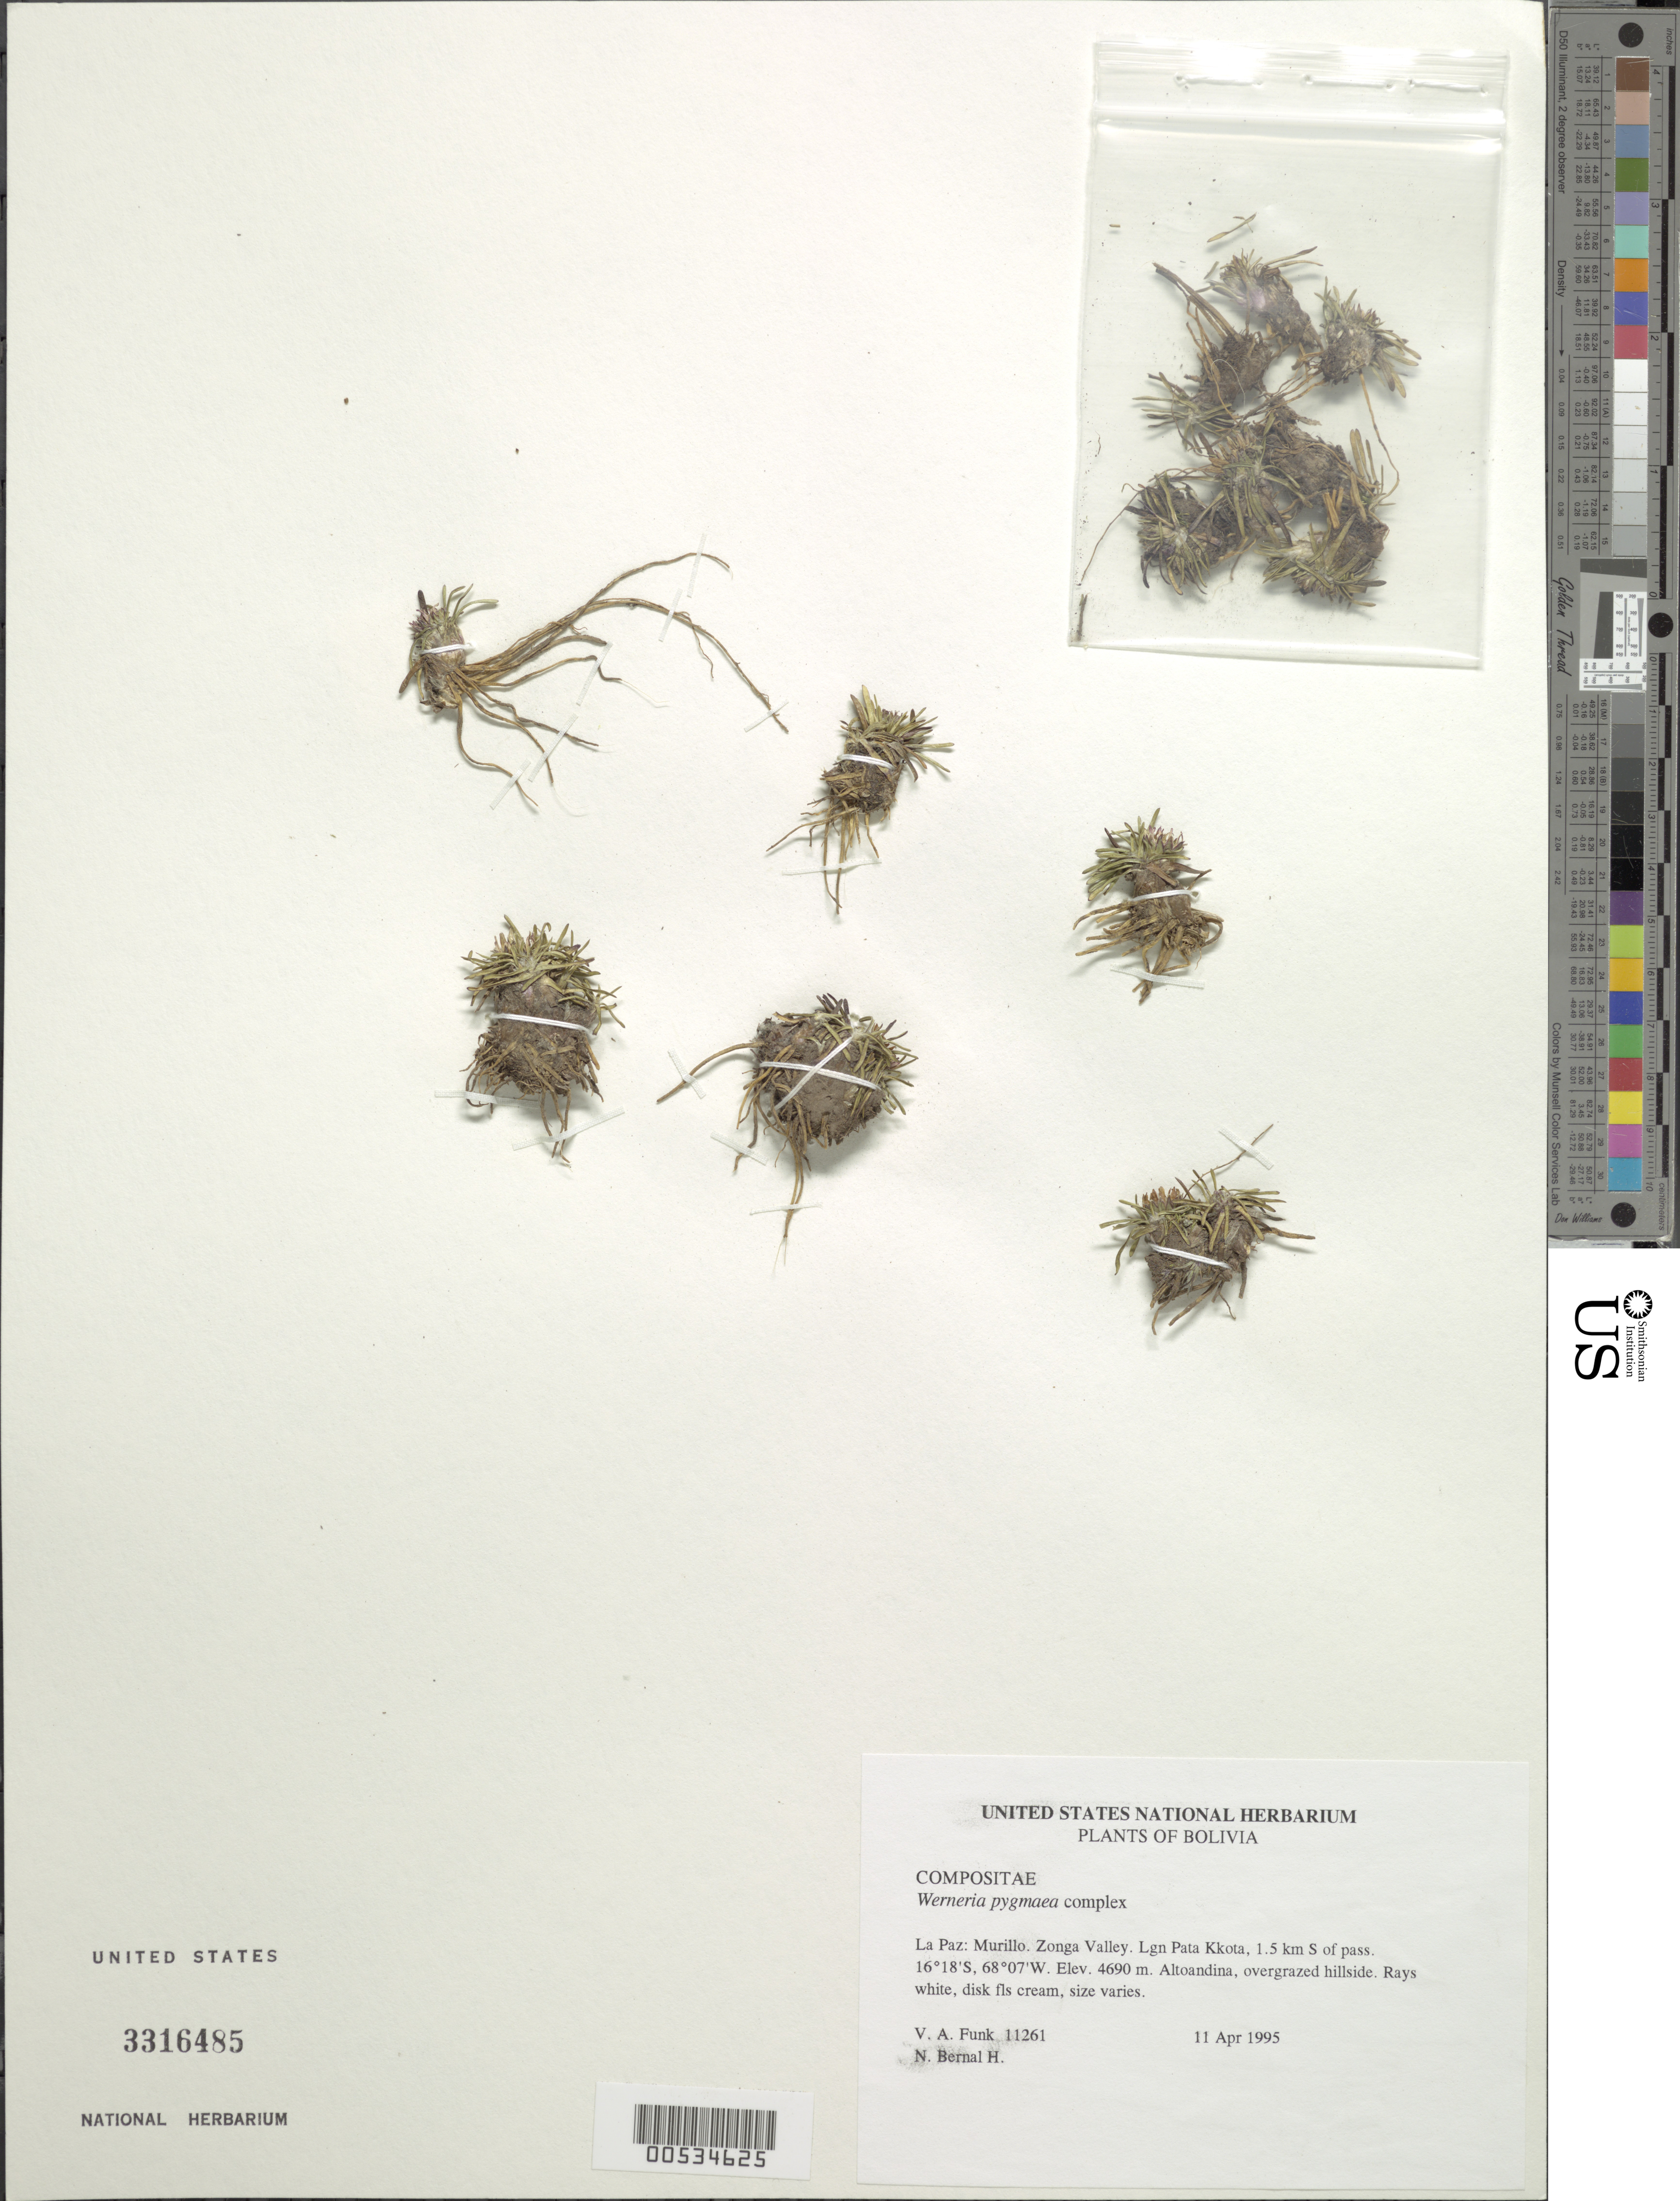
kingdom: Plantae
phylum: Tracheophyta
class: Magnoliopsida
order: Asterales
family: Asteraceae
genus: Werneria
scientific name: Werneria apiculata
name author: Sch. Bip.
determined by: Calvo, Joel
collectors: V. Funk & N. Bernal H.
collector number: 11261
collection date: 1995-04-11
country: Bolivia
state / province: La Paz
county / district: Murillo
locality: Zongo Valley. Lgn. Pata Kkota, 1.5 km S of pass.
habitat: Altoandina, overgrazed hillside.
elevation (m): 4690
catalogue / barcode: US 3316485